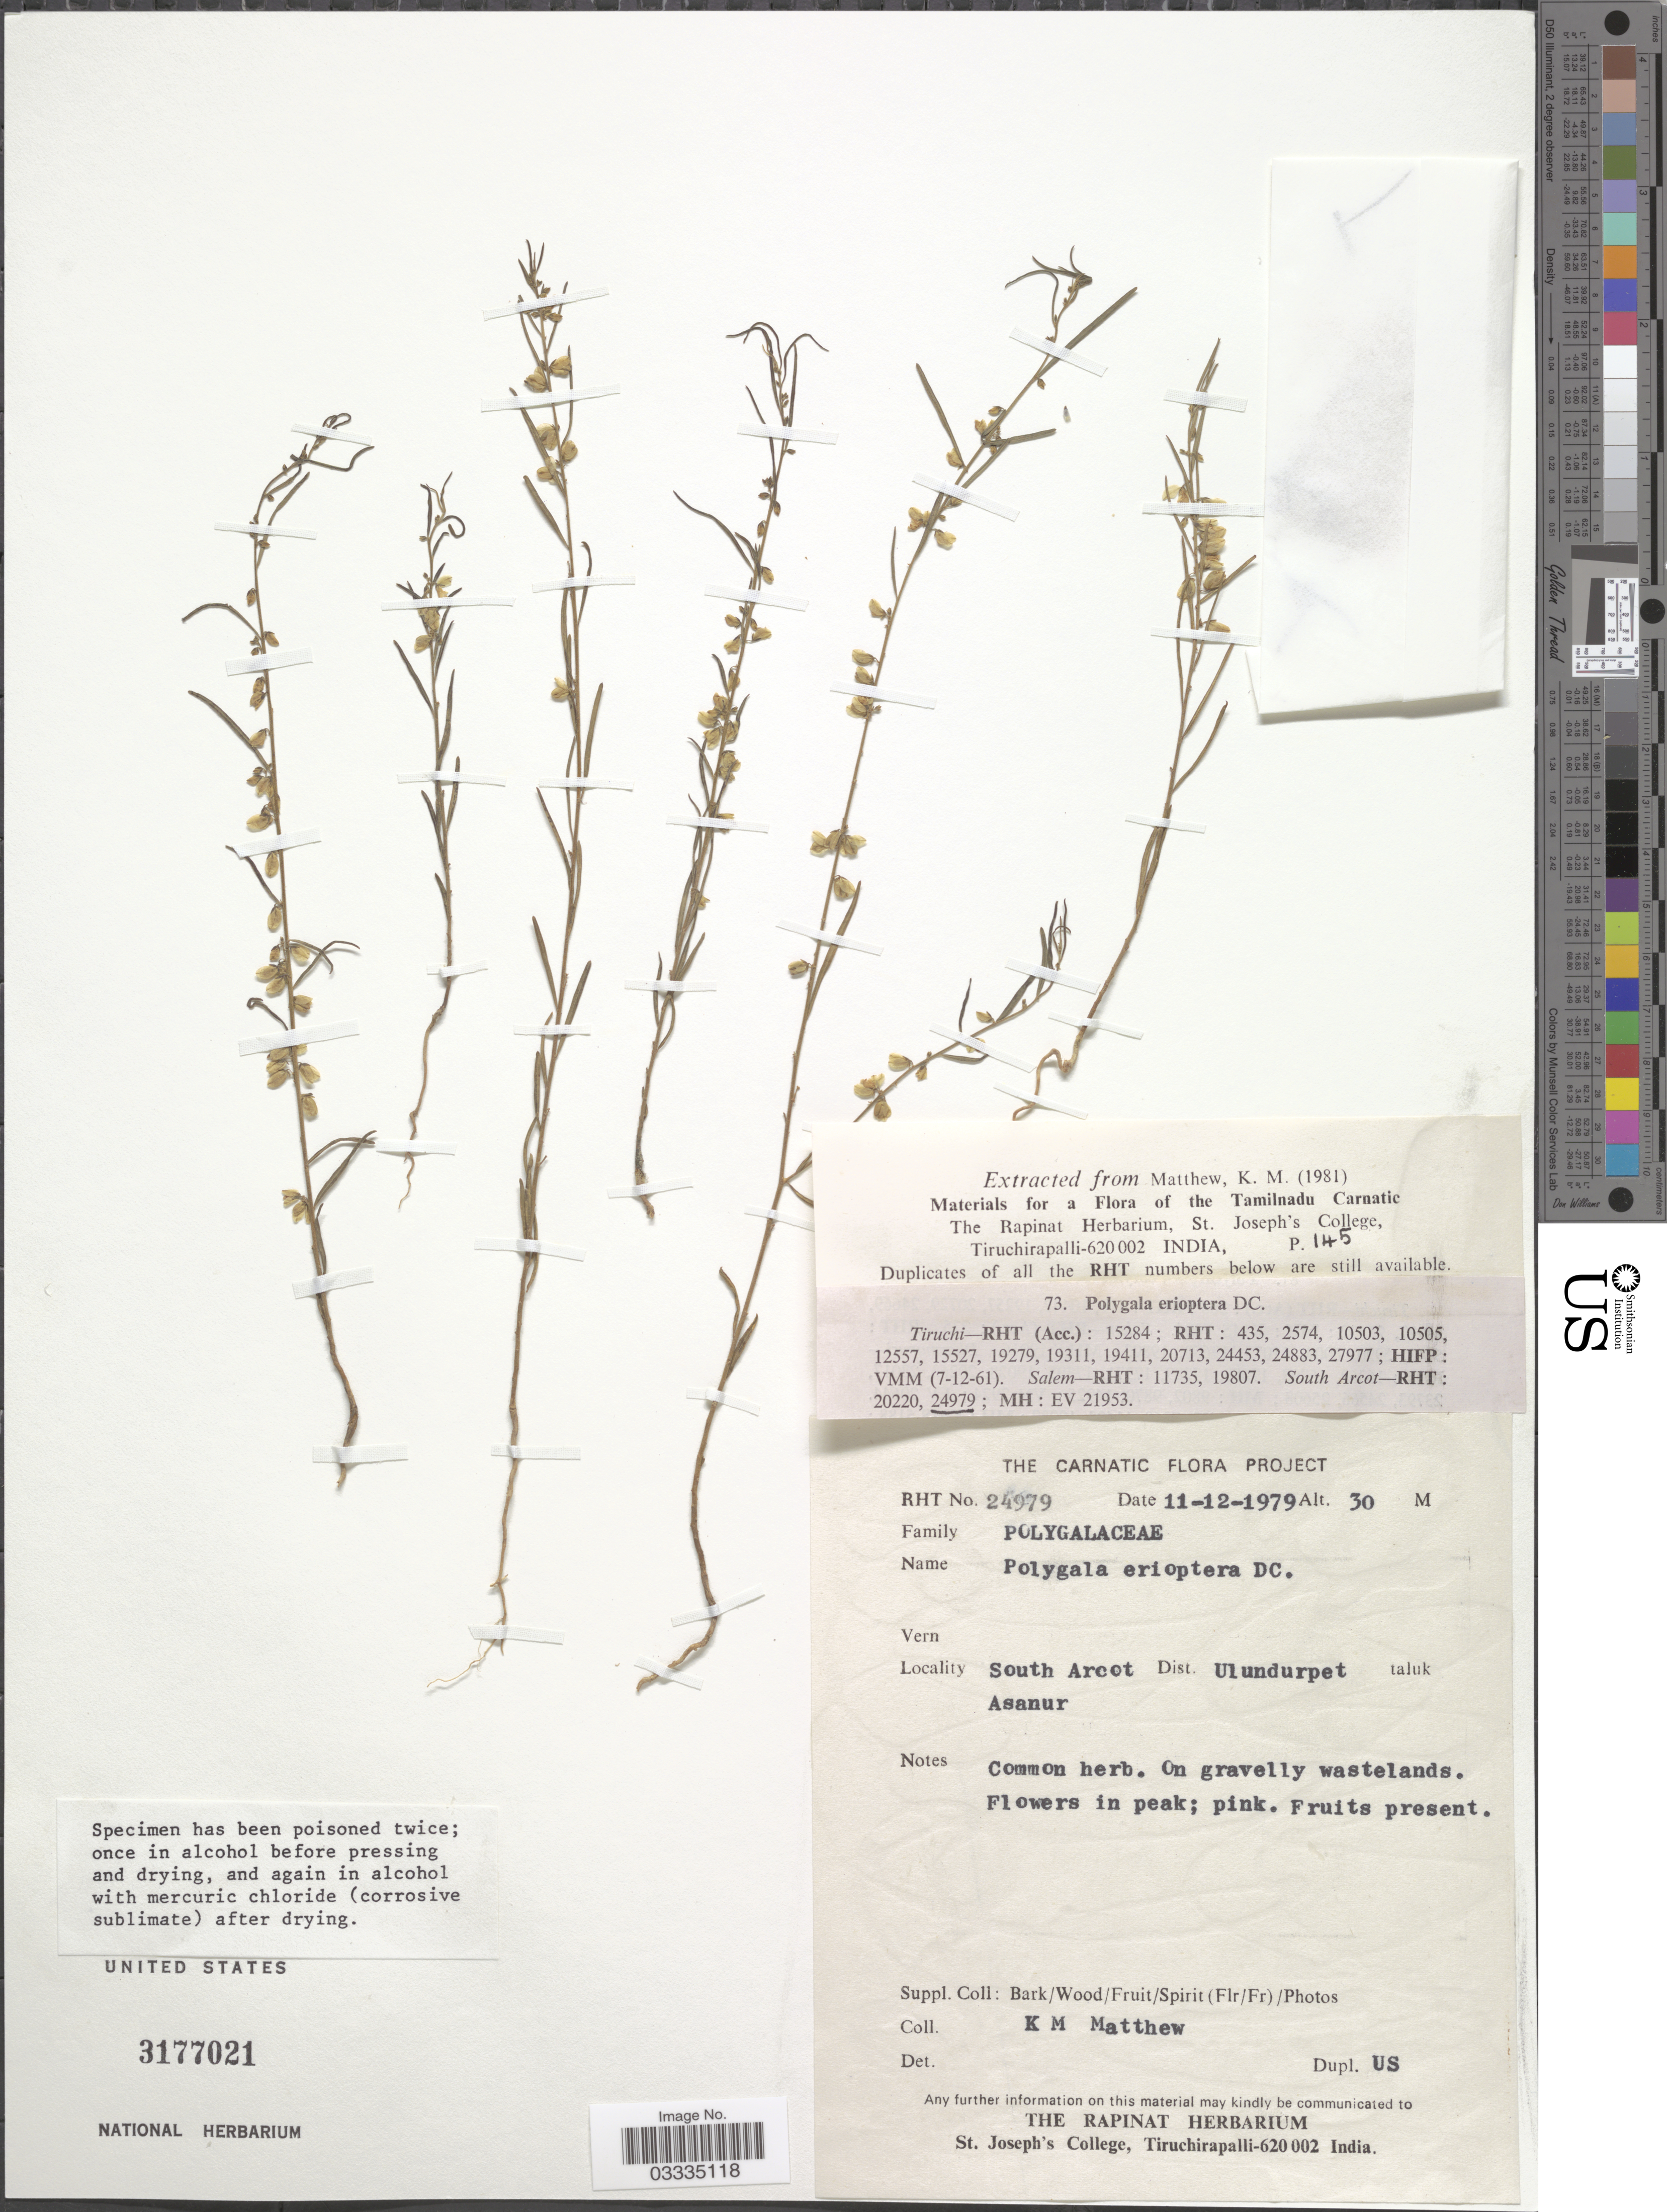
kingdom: Plantae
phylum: Tracheophyta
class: Magnoliopsida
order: Fabales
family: Polygalaceae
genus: Polygala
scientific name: Polygala erioptera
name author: DC.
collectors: K. M. Matthew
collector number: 24979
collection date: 1979-12-11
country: India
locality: South Arcot Dist. Ulundurpet taluk Asanur.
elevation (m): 30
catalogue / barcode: US 3177021